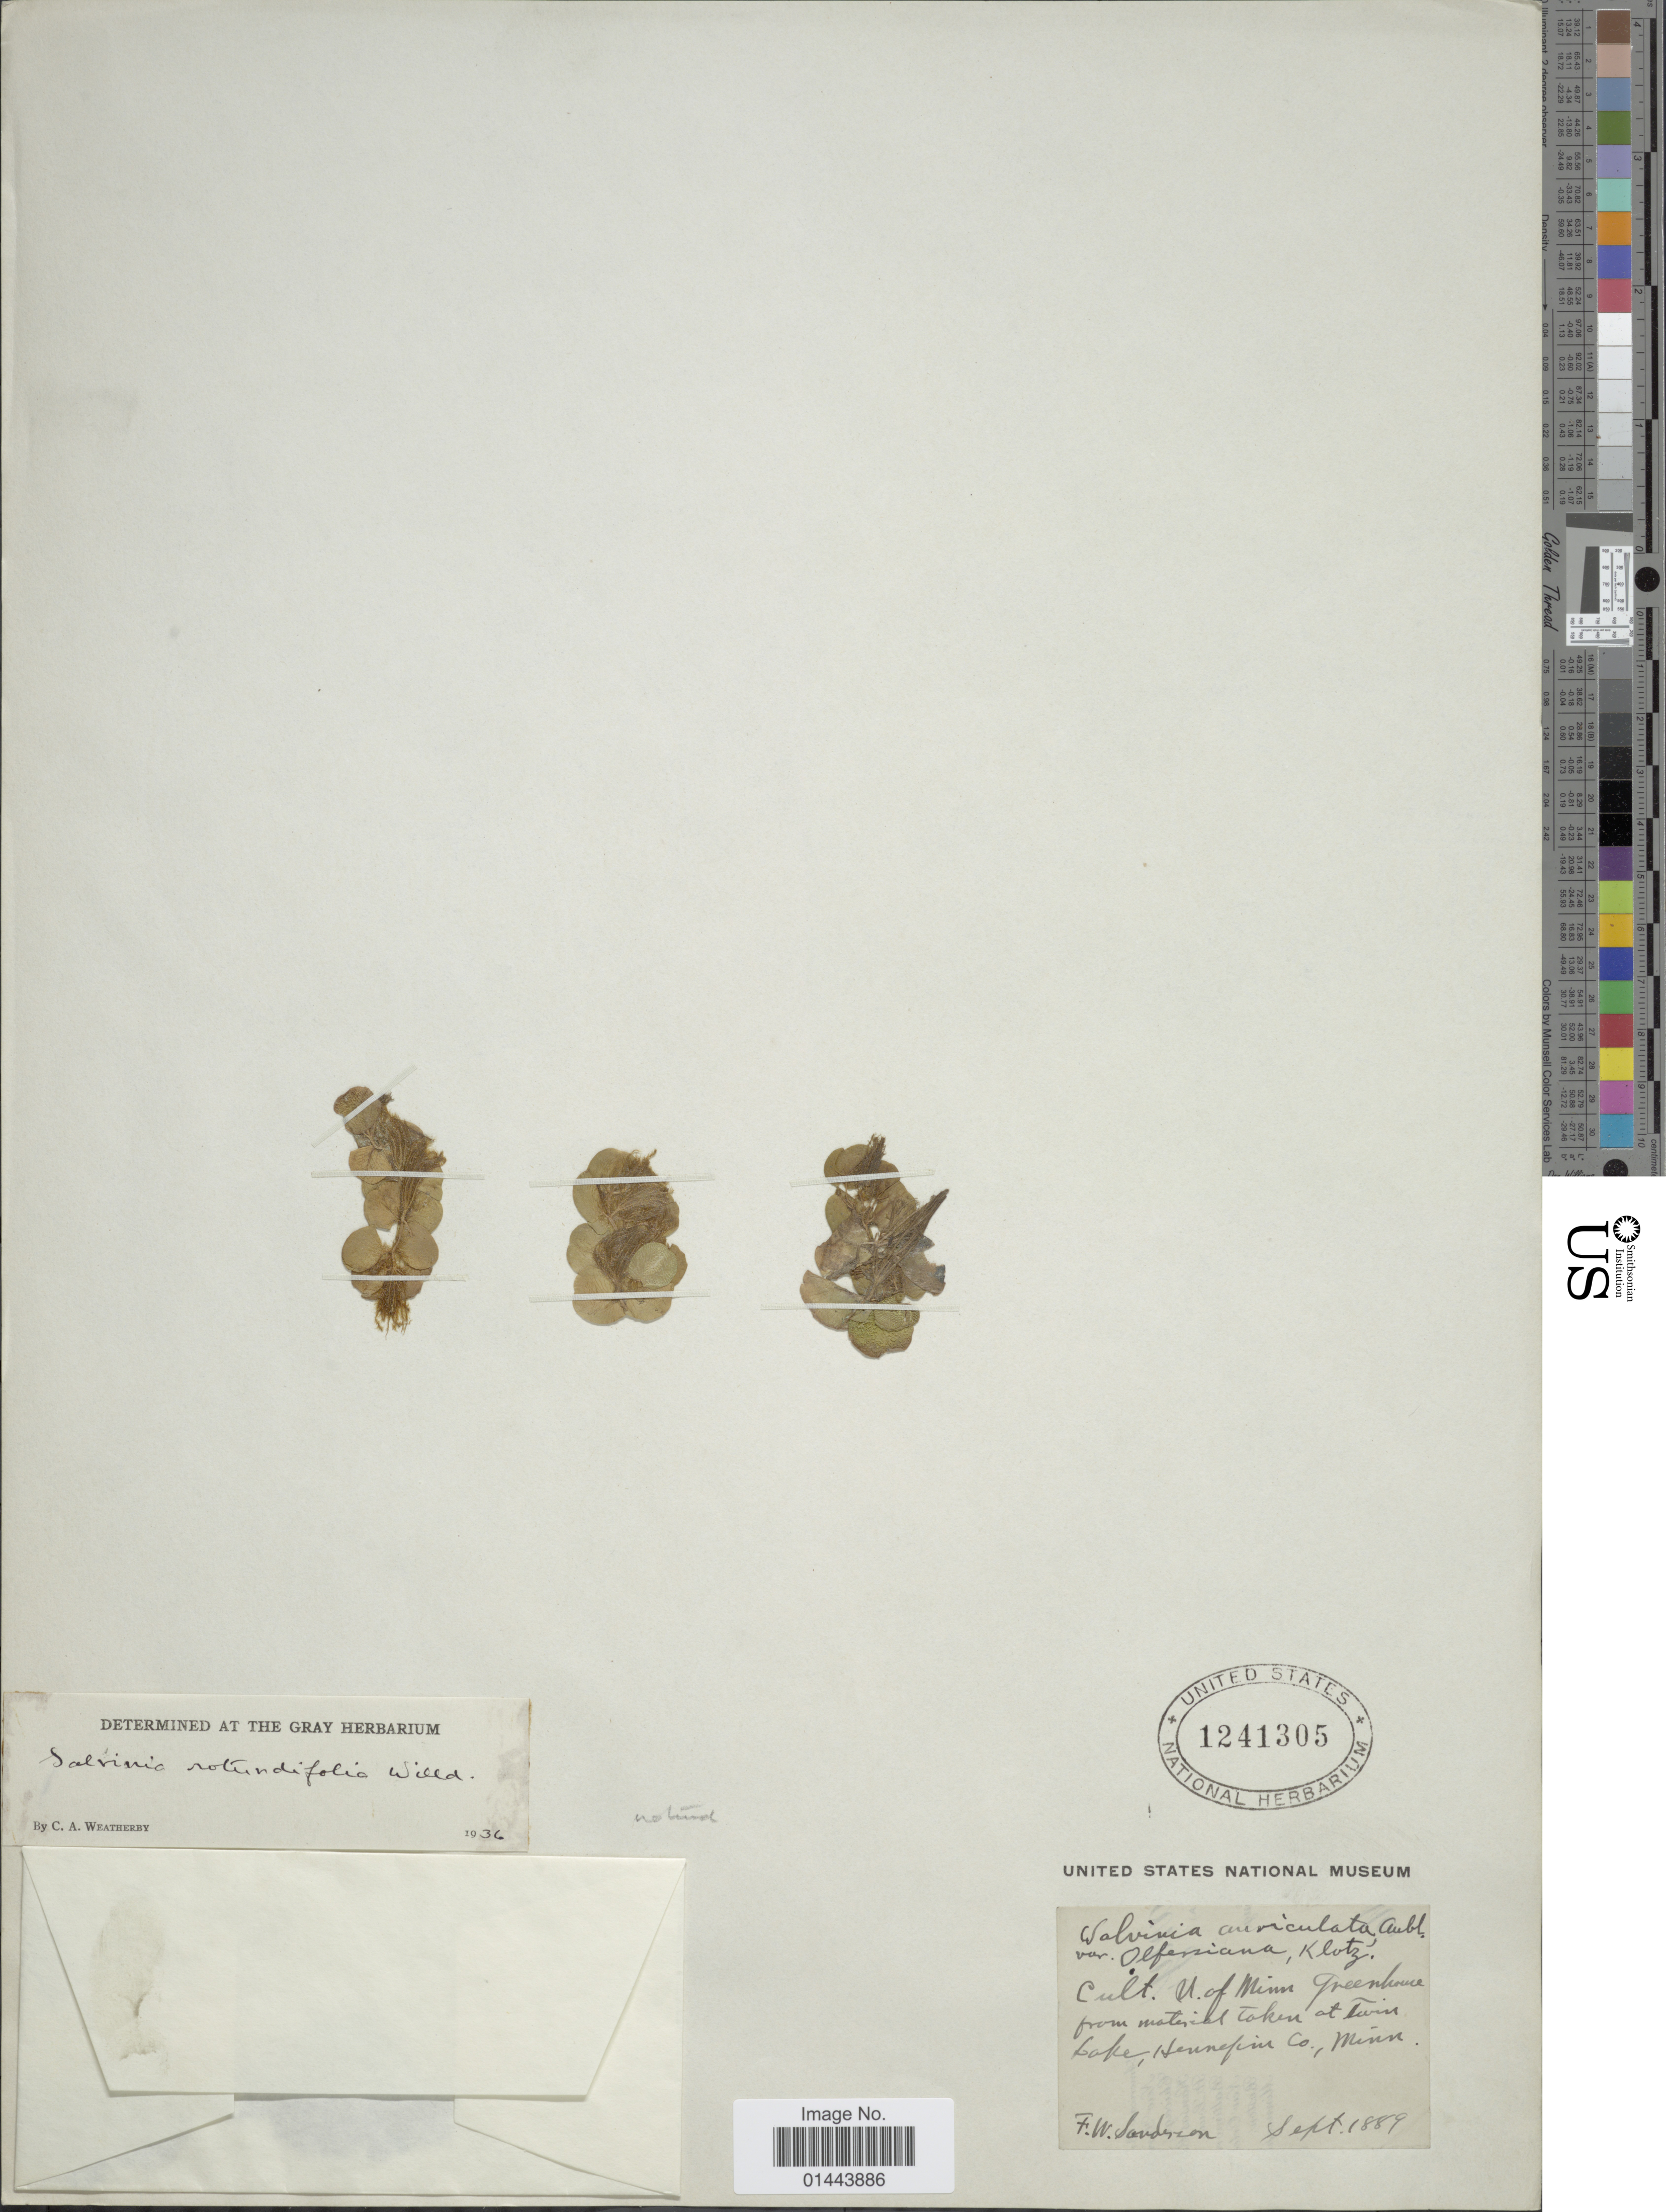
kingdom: Plantae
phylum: Tracheophyta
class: Polypodiopsida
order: Salviniales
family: Salviniaceae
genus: Salvinia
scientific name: Salvinia minima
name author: Baker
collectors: F. Sanderson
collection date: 1889-09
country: United States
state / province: Minnesota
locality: U. of Minn greenhouse from material taken at Twin Lake, Hennepin Co.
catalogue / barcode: US 1241305